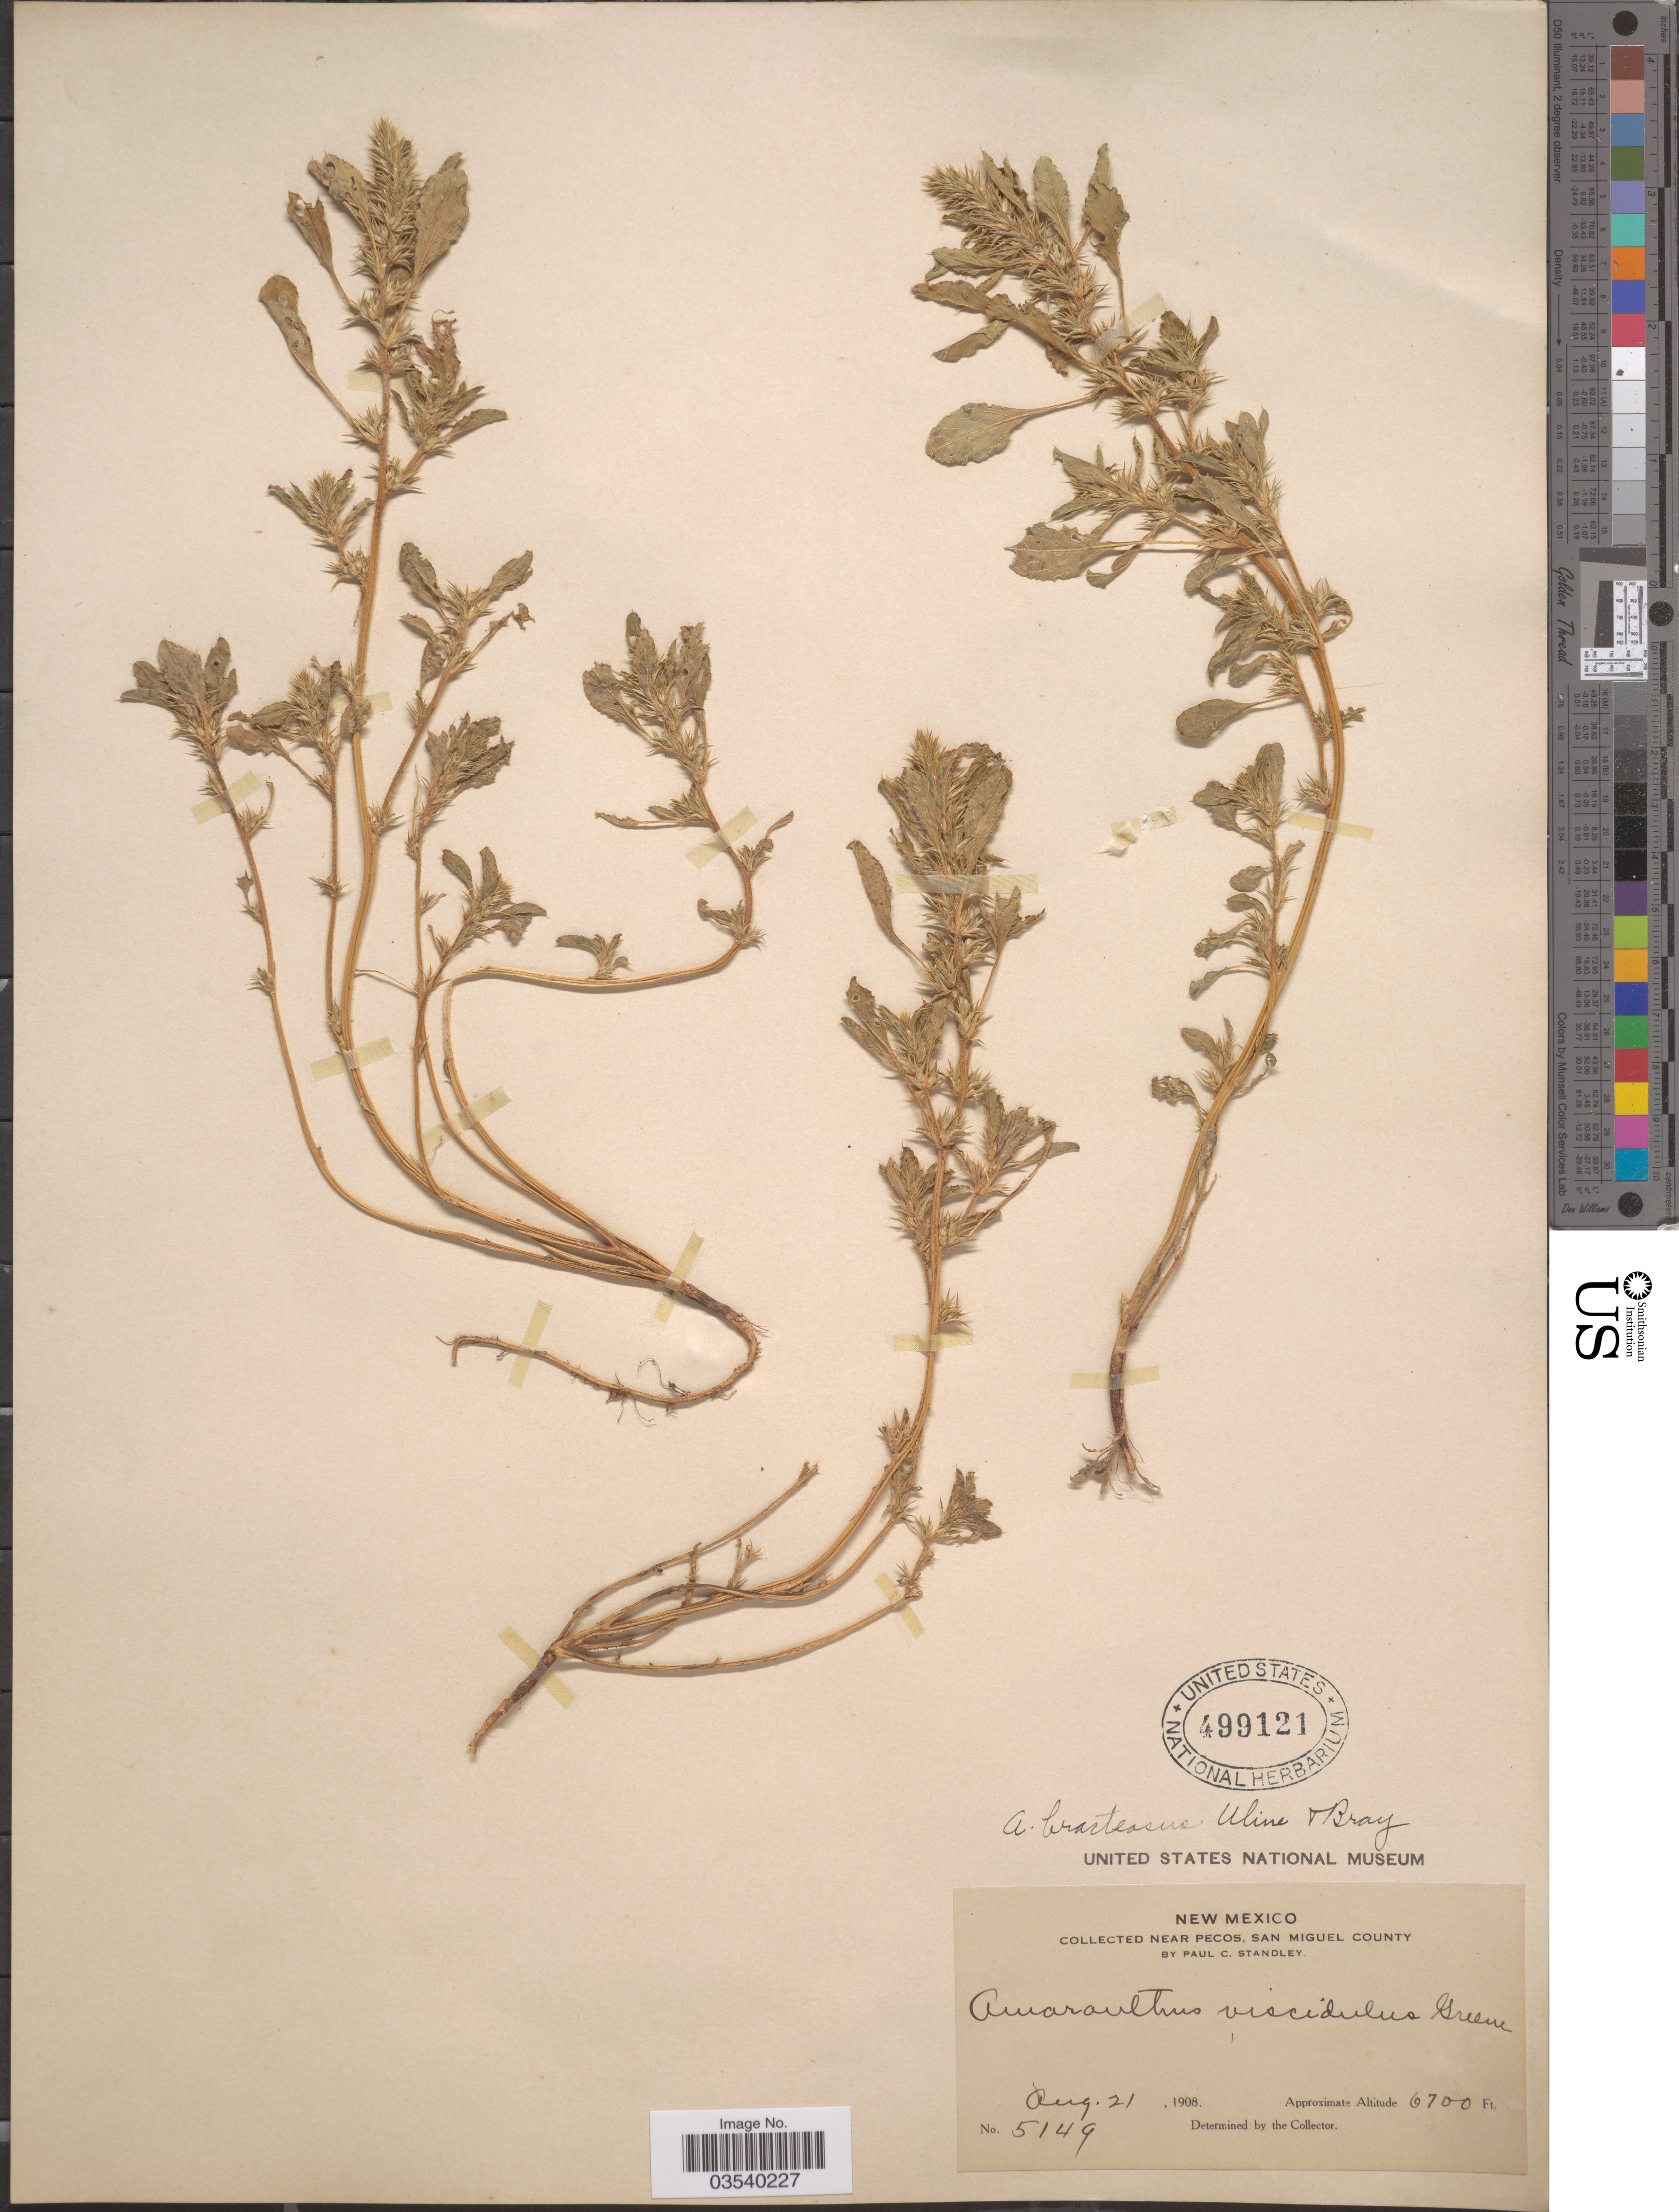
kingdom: Plantae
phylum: Tracheophyta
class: Magnoliopsida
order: Caryophyllales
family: Amaranthaceae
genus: Amaranthus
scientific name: Amaranthus bracteosus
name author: Uline & W.L. Bray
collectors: P. C. Standley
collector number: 5149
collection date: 1908-08-21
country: United States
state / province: New Mexico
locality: Near Pecos, San Miguel County.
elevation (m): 2042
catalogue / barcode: US 499121